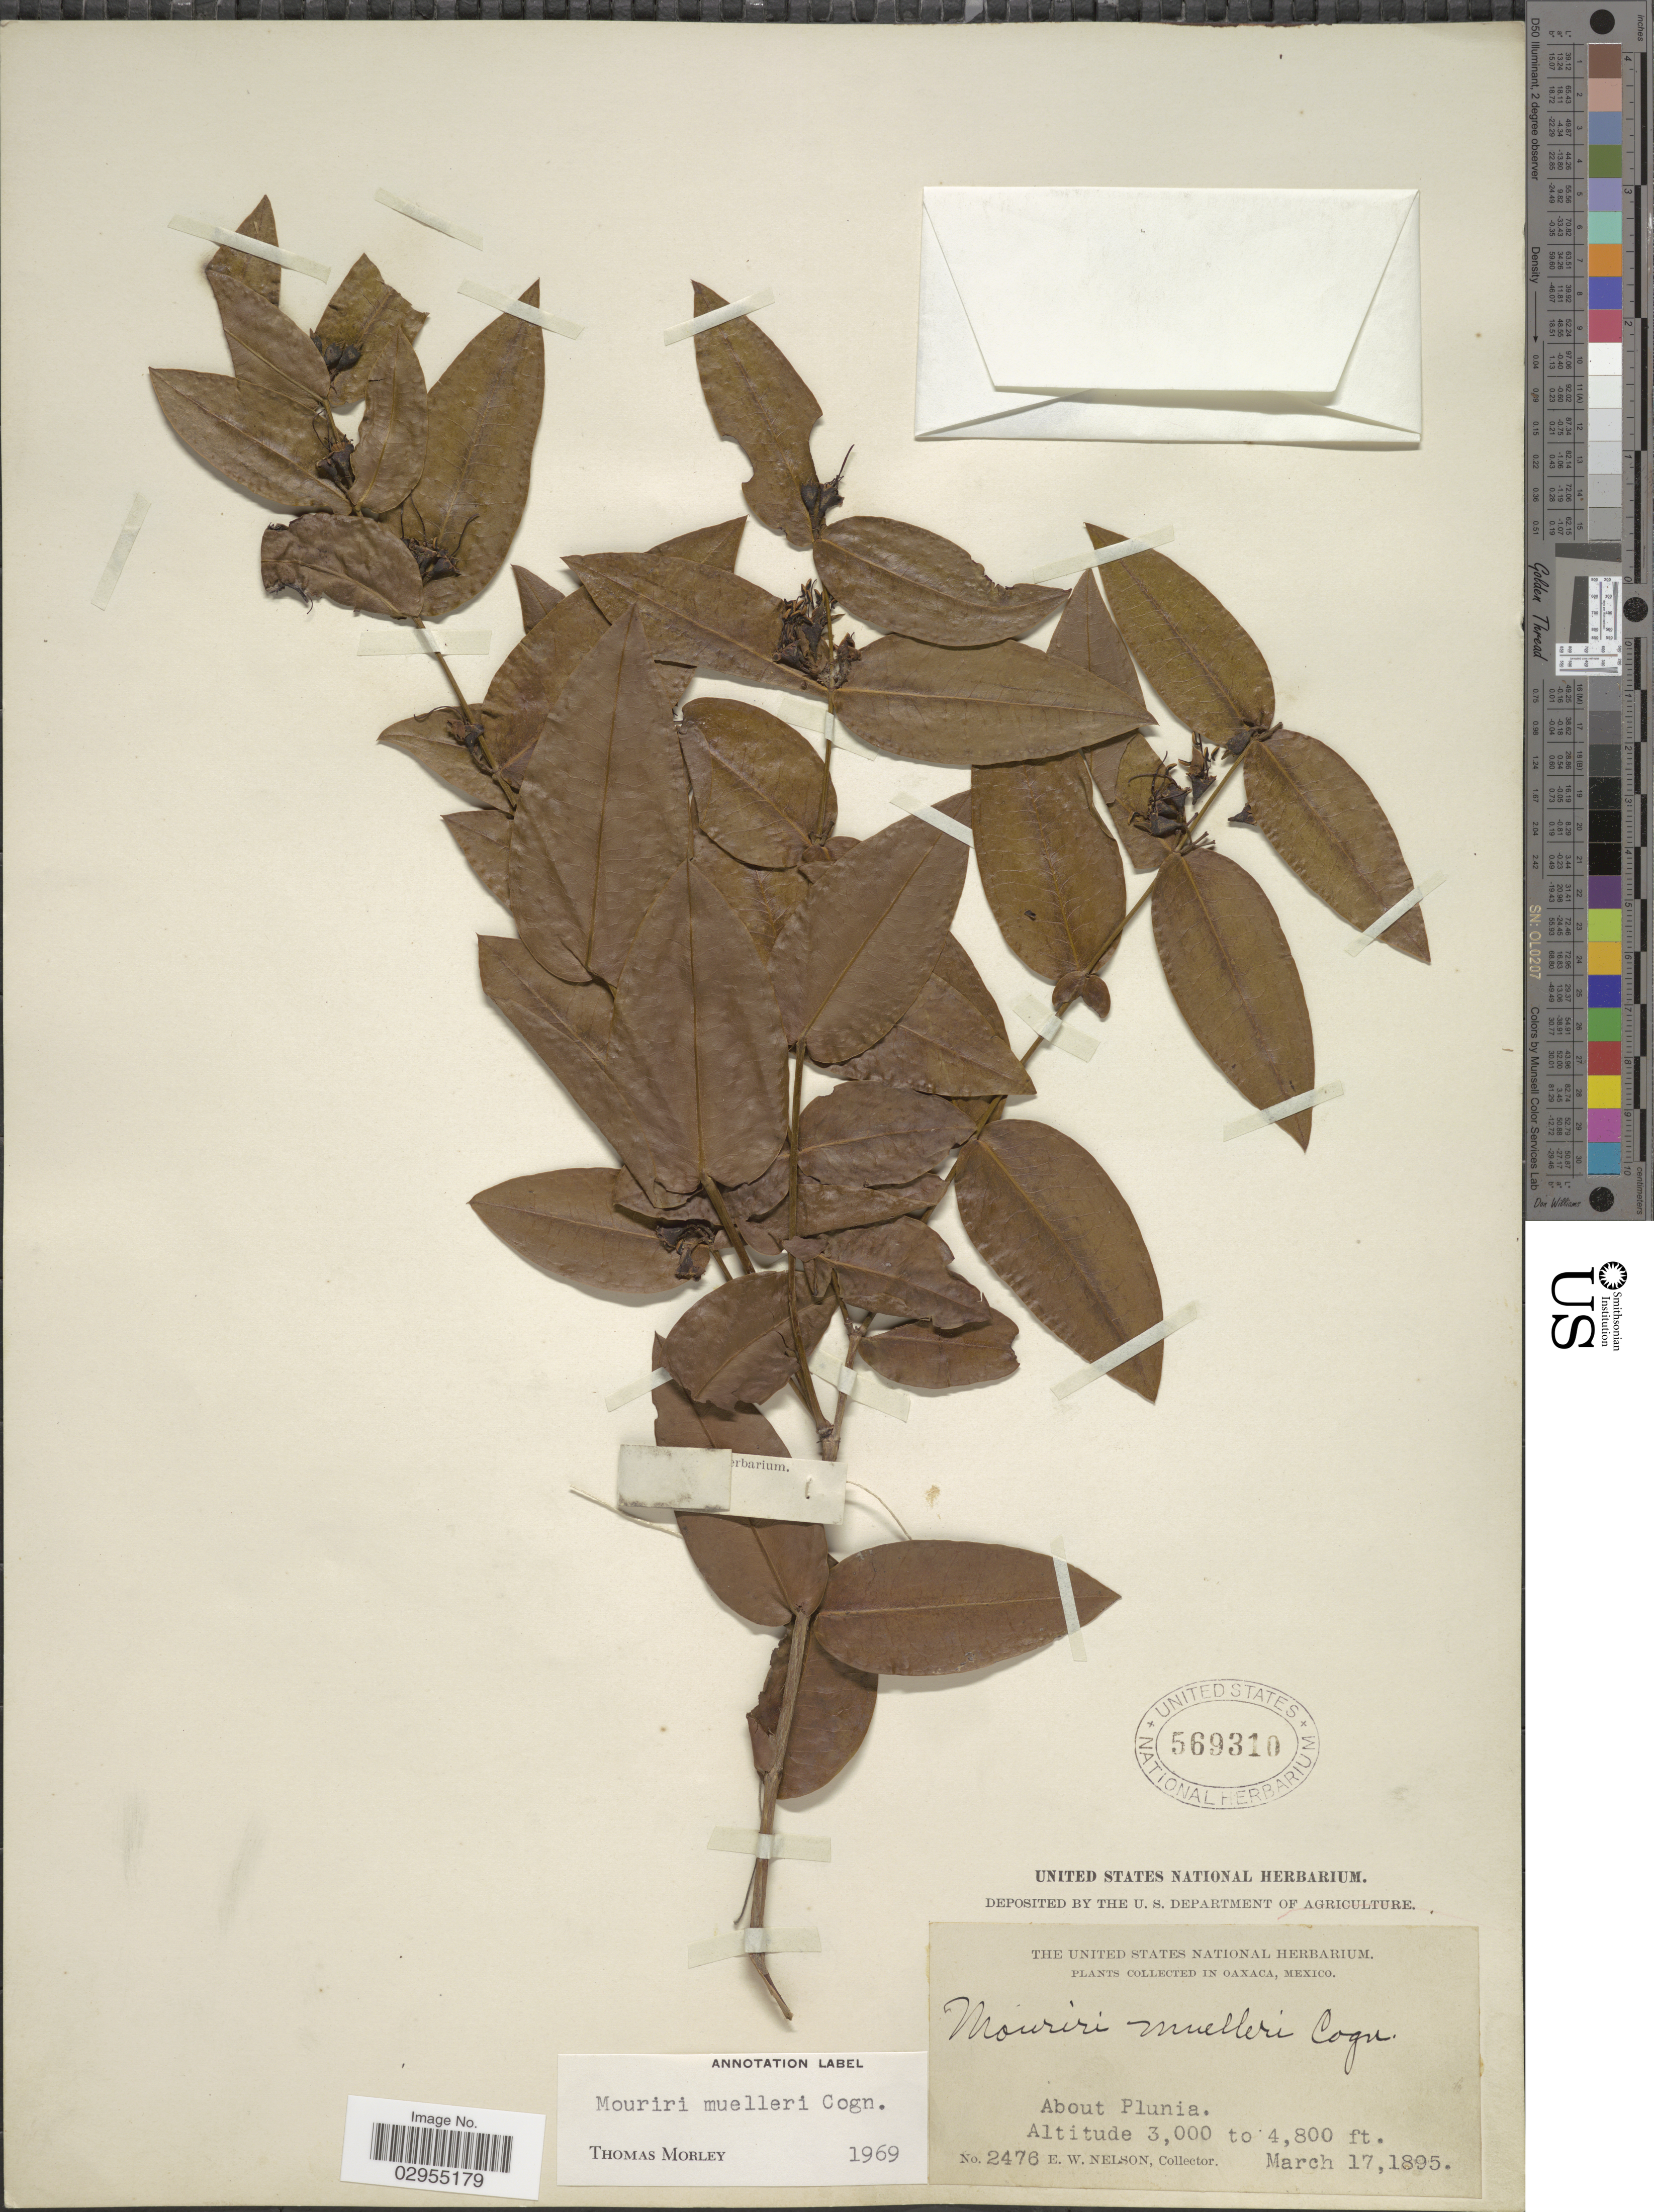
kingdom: Plantae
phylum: Tracheophyta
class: Magnoliopsida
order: Myrtales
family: Melastomataceae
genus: Mouriri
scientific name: Mouriri muelleri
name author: Cogn.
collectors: E. W. Nelson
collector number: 2476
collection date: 1895-03-17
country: Mexico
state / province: Oaxaca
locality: About Plunia.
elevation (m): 914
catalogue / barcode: US 569310